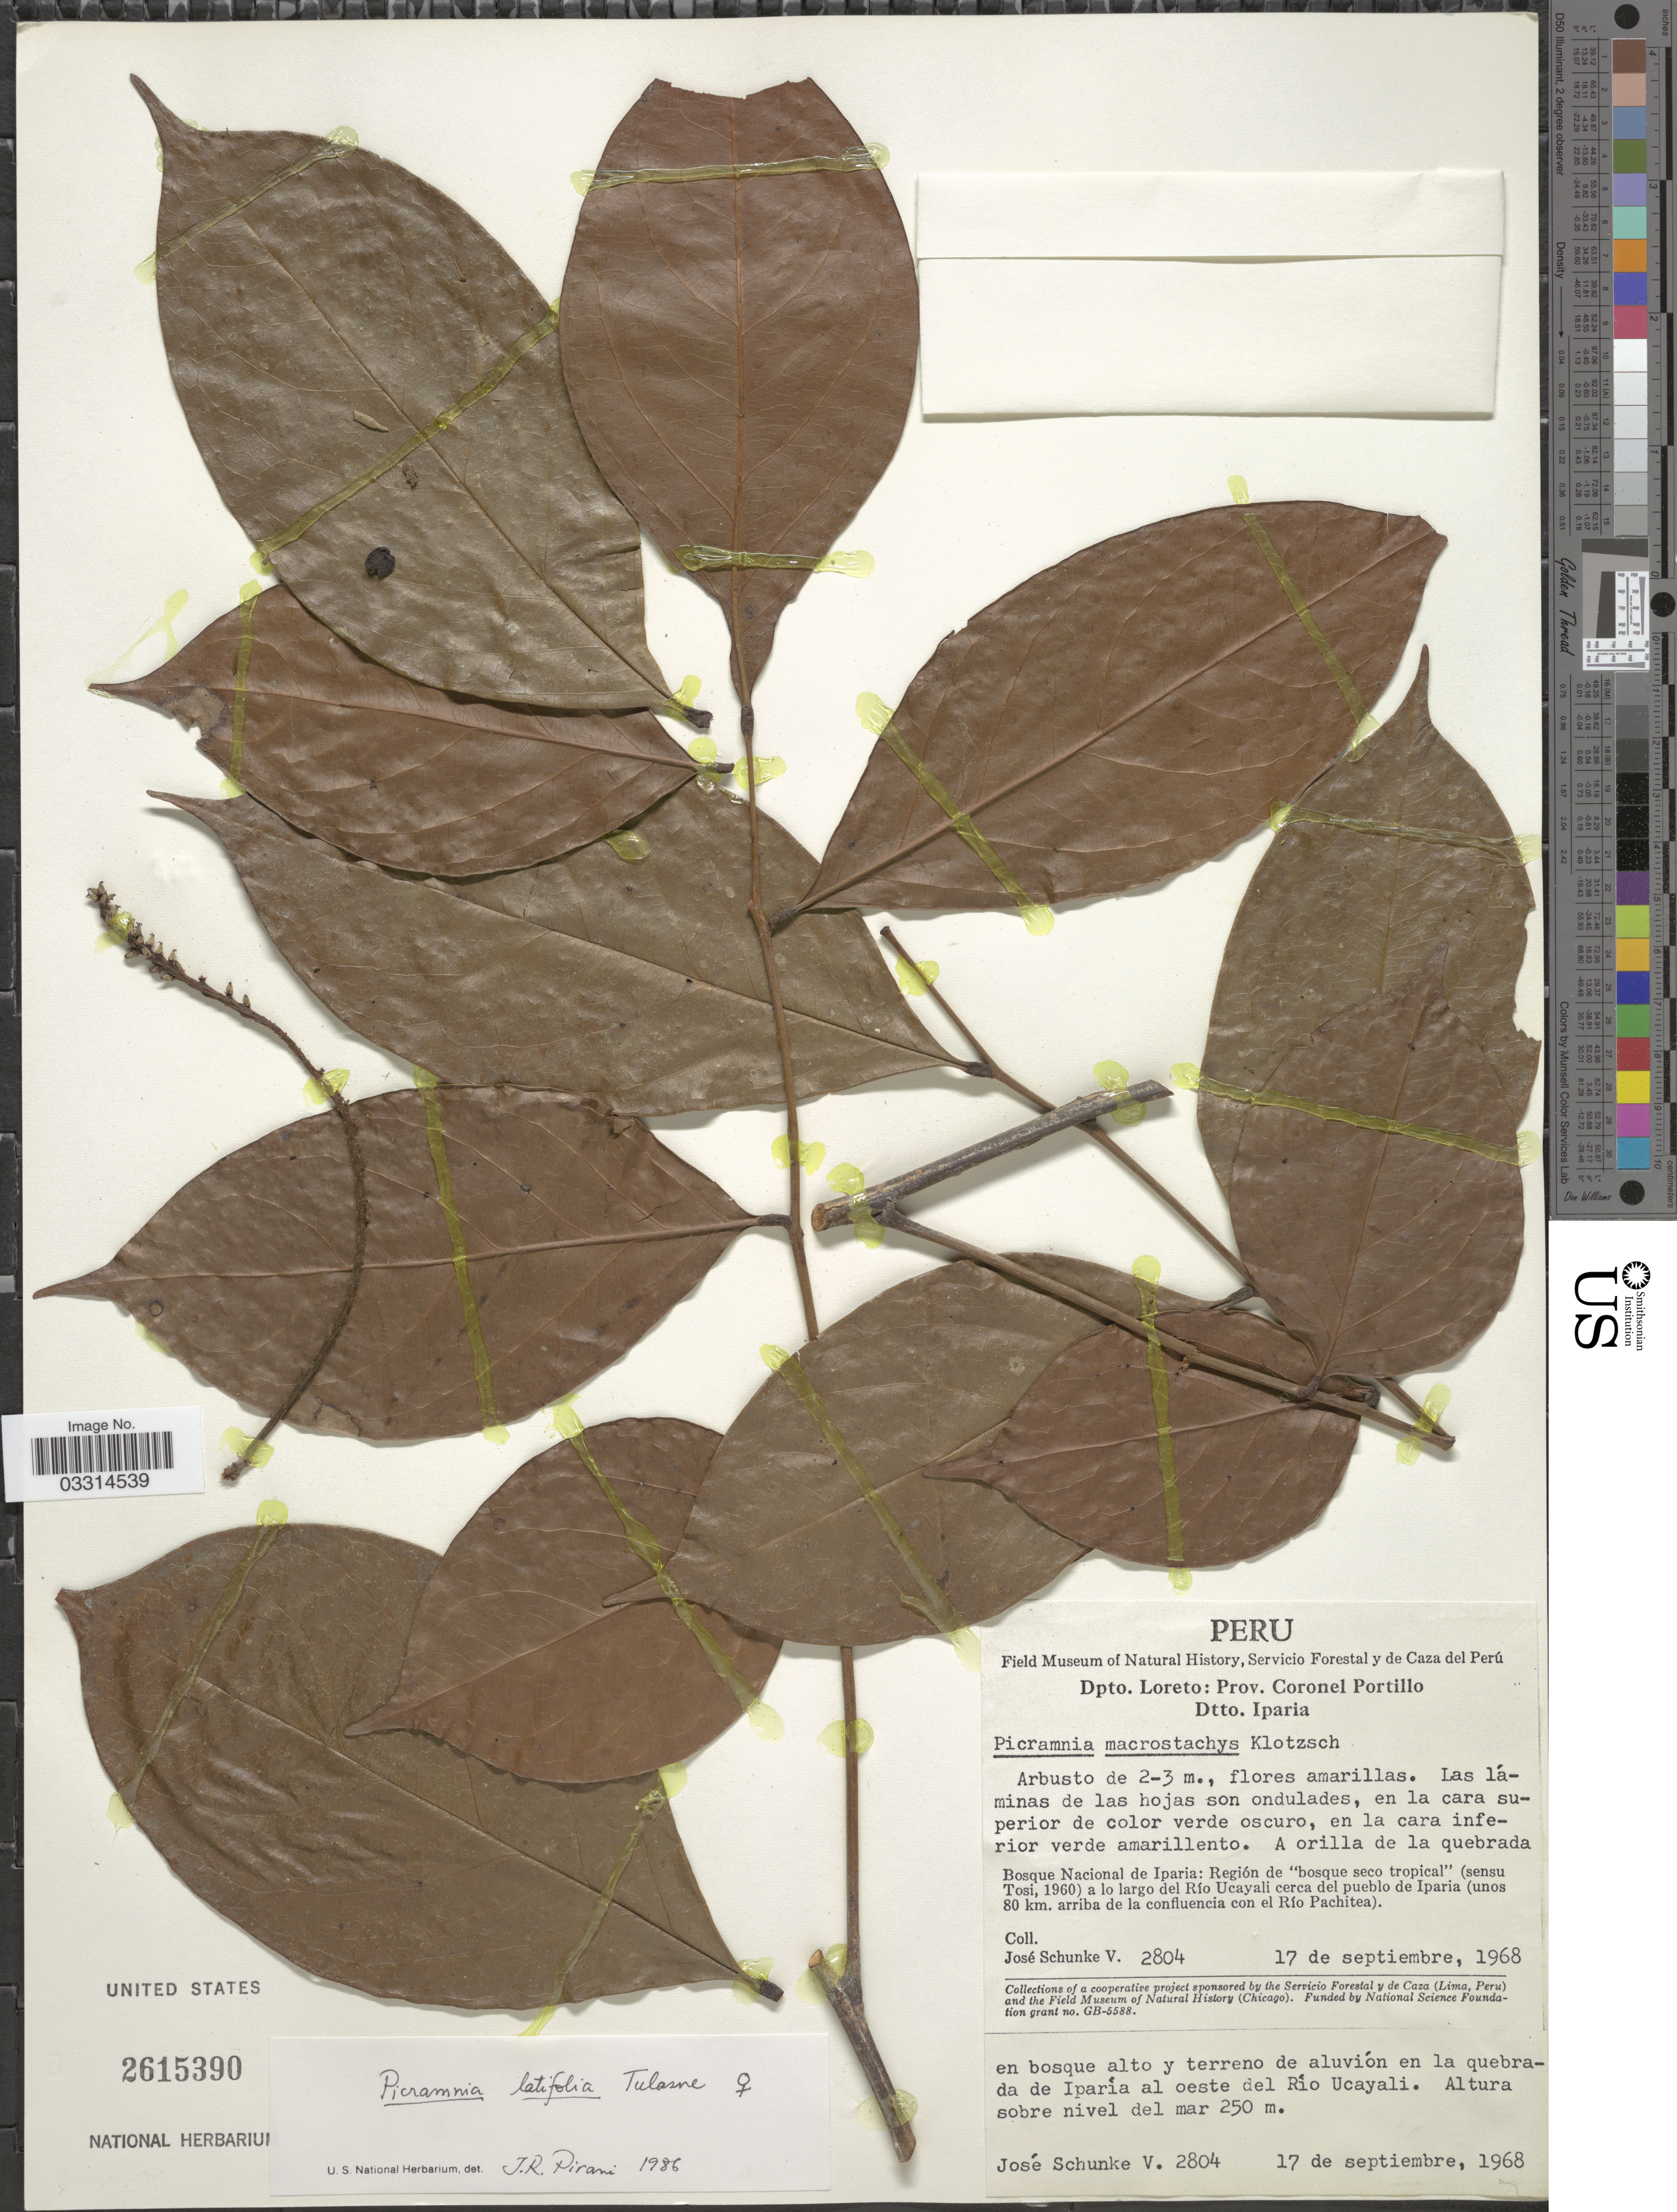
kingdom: Plantae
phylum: Tracheophyta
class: Magnoliopsida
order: Picramniales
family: Picramniaceae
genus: Picramnia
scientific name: Picramnia latifolia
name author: Tul.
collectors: J. Schunke Vigo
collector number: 2804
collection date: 1968-09-17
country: Peru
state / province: Loreto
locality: Dpto. Loreto: Prov. Coronel Portillo. Dtto. Iparia. A orilla de la quebrada en bosque alto y terreno de aluvión en la quebrada de Iparía al oeste del Río Ucayali. Bosque Nacional de Iparia: Región de "bosque seco tropical" (sensu Tosi, 1960) a lo largo del Río Ucayali cerca del pueblo de Iparia (unos 80 km. arriba de la confluencia con el Río Pachitea).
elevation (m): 250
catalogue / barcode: US 2615390